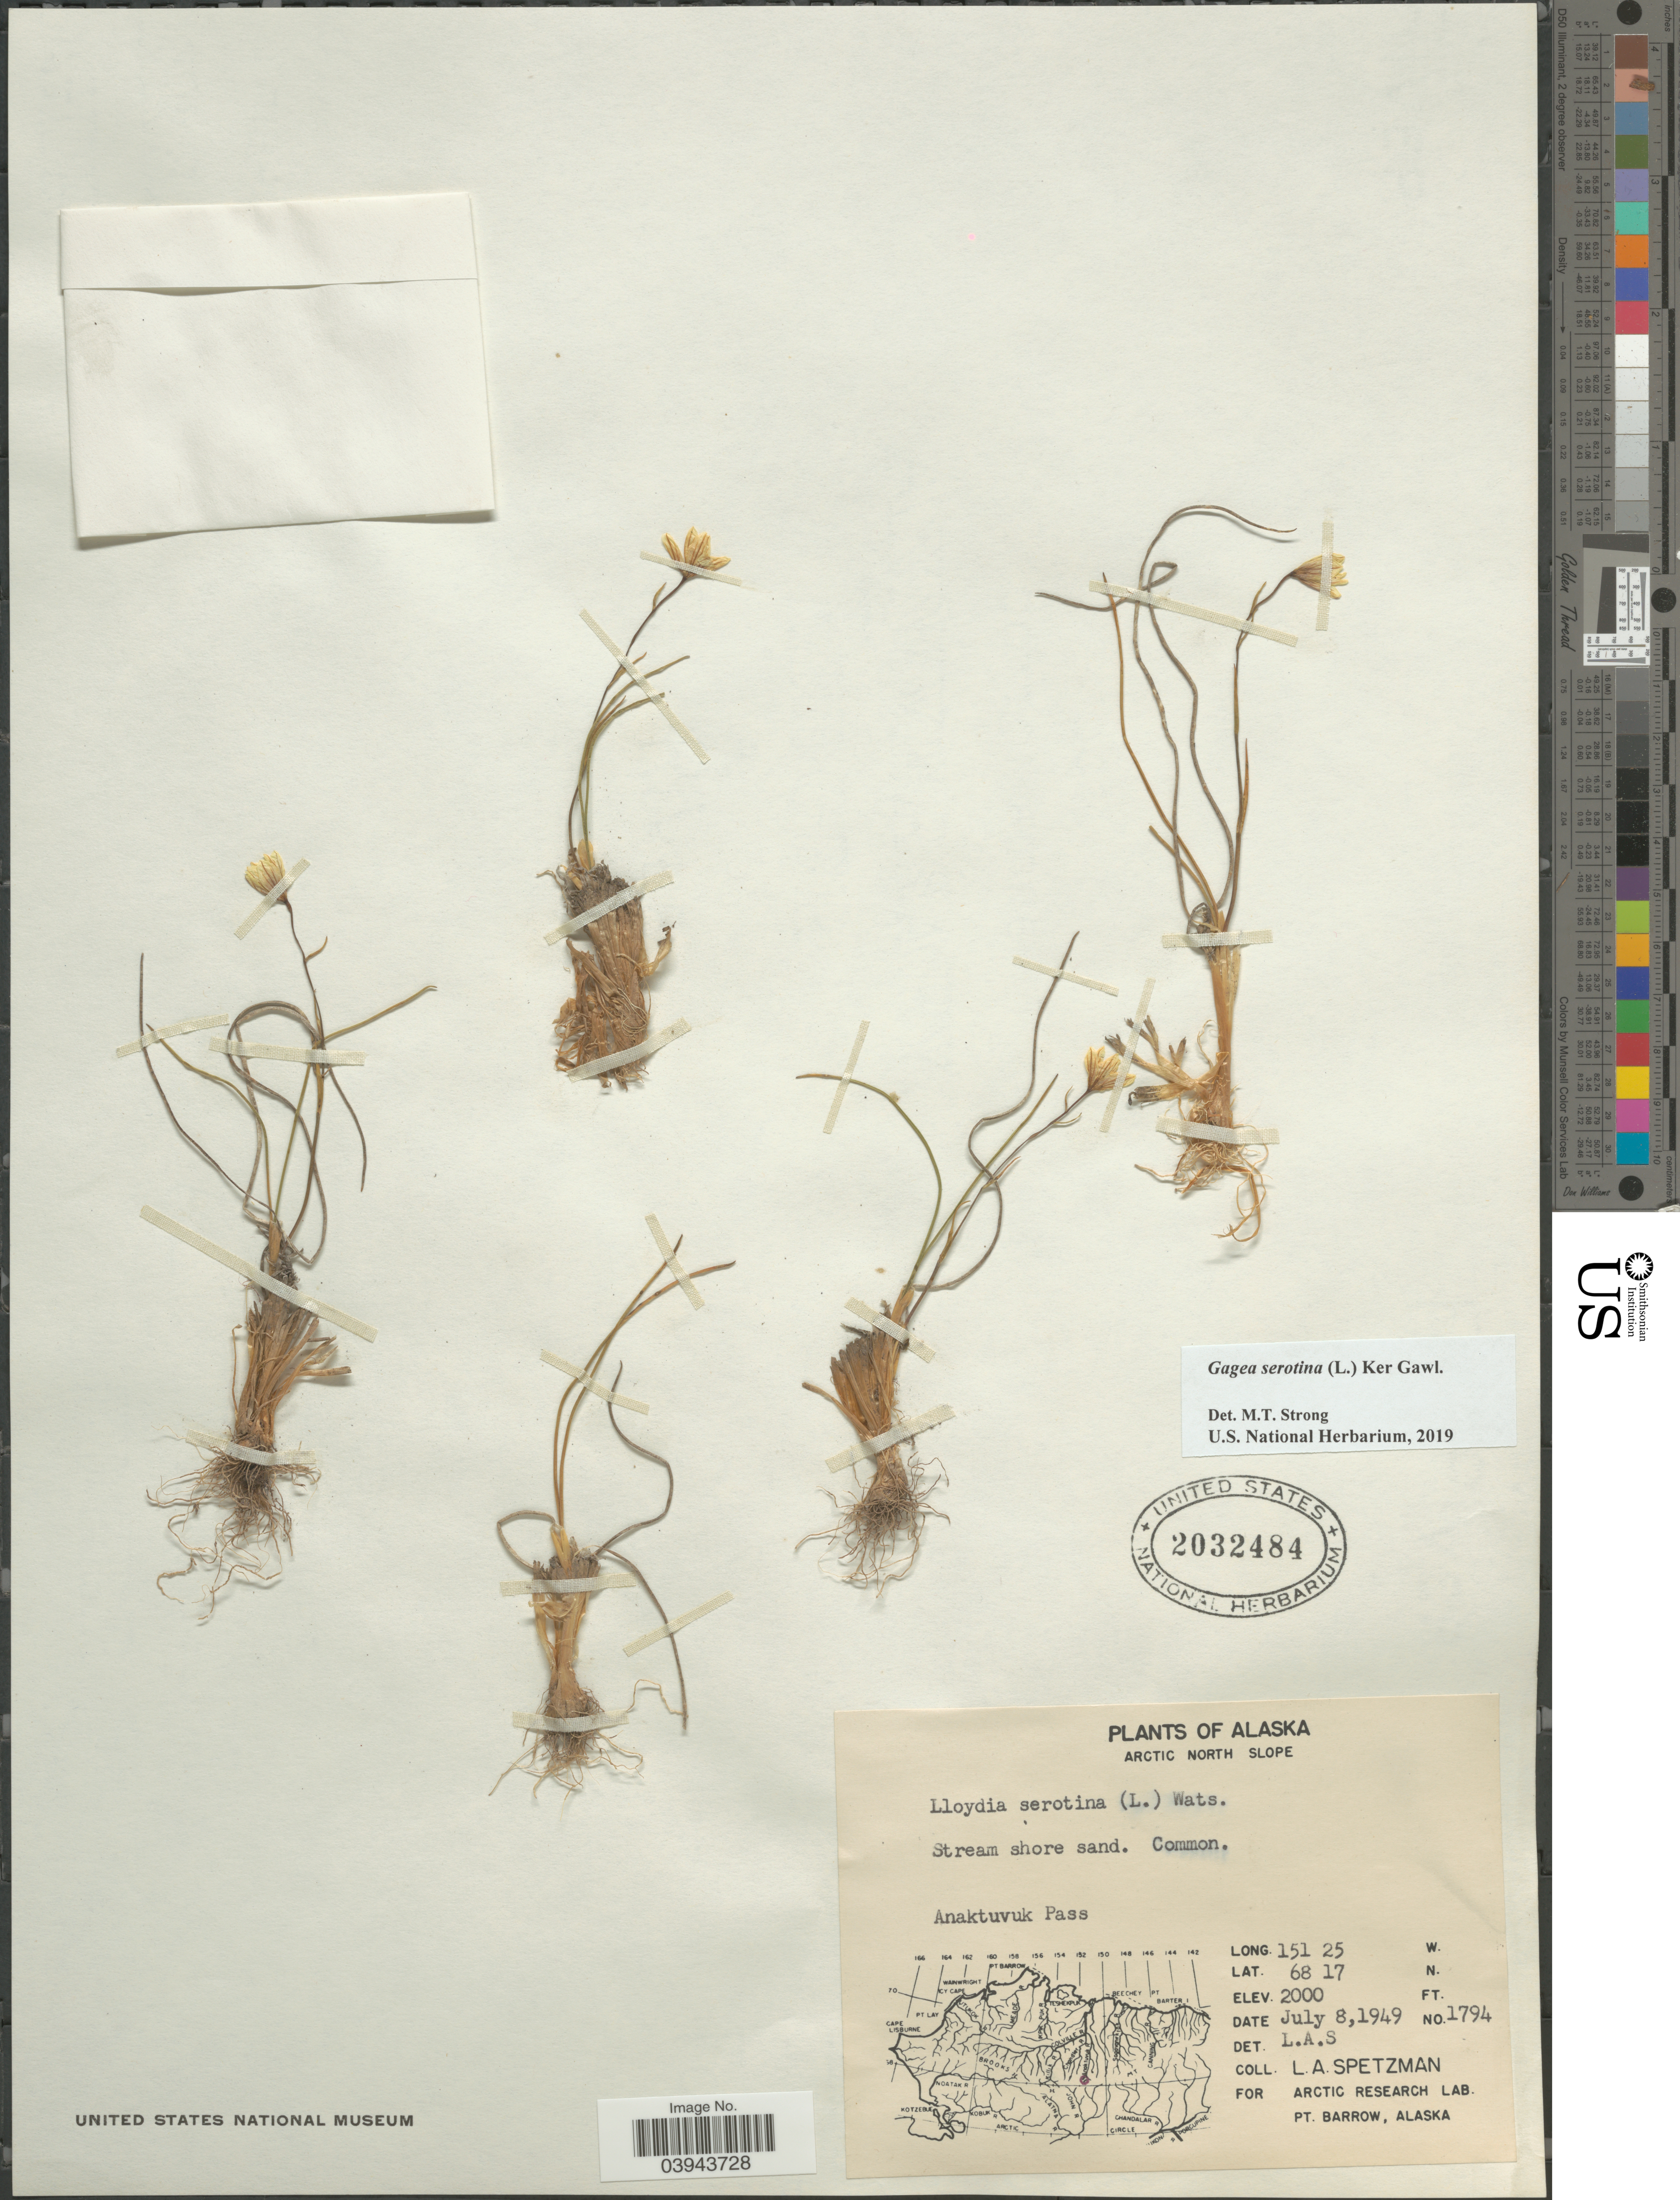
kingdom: Plantae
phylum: Tracheophyta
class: Liliopsida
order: Liliales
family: Liliaceae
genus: Lloydia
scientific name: Lloydia serotina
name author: (L.) Salisb. ex Rchb.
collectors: L. Spetzman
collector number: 1794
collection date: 1949-07-08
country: United States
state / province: Alaska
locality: Arctic North Slope. Anaktuvuk Pass.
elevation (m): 610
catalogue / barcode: US 2032484